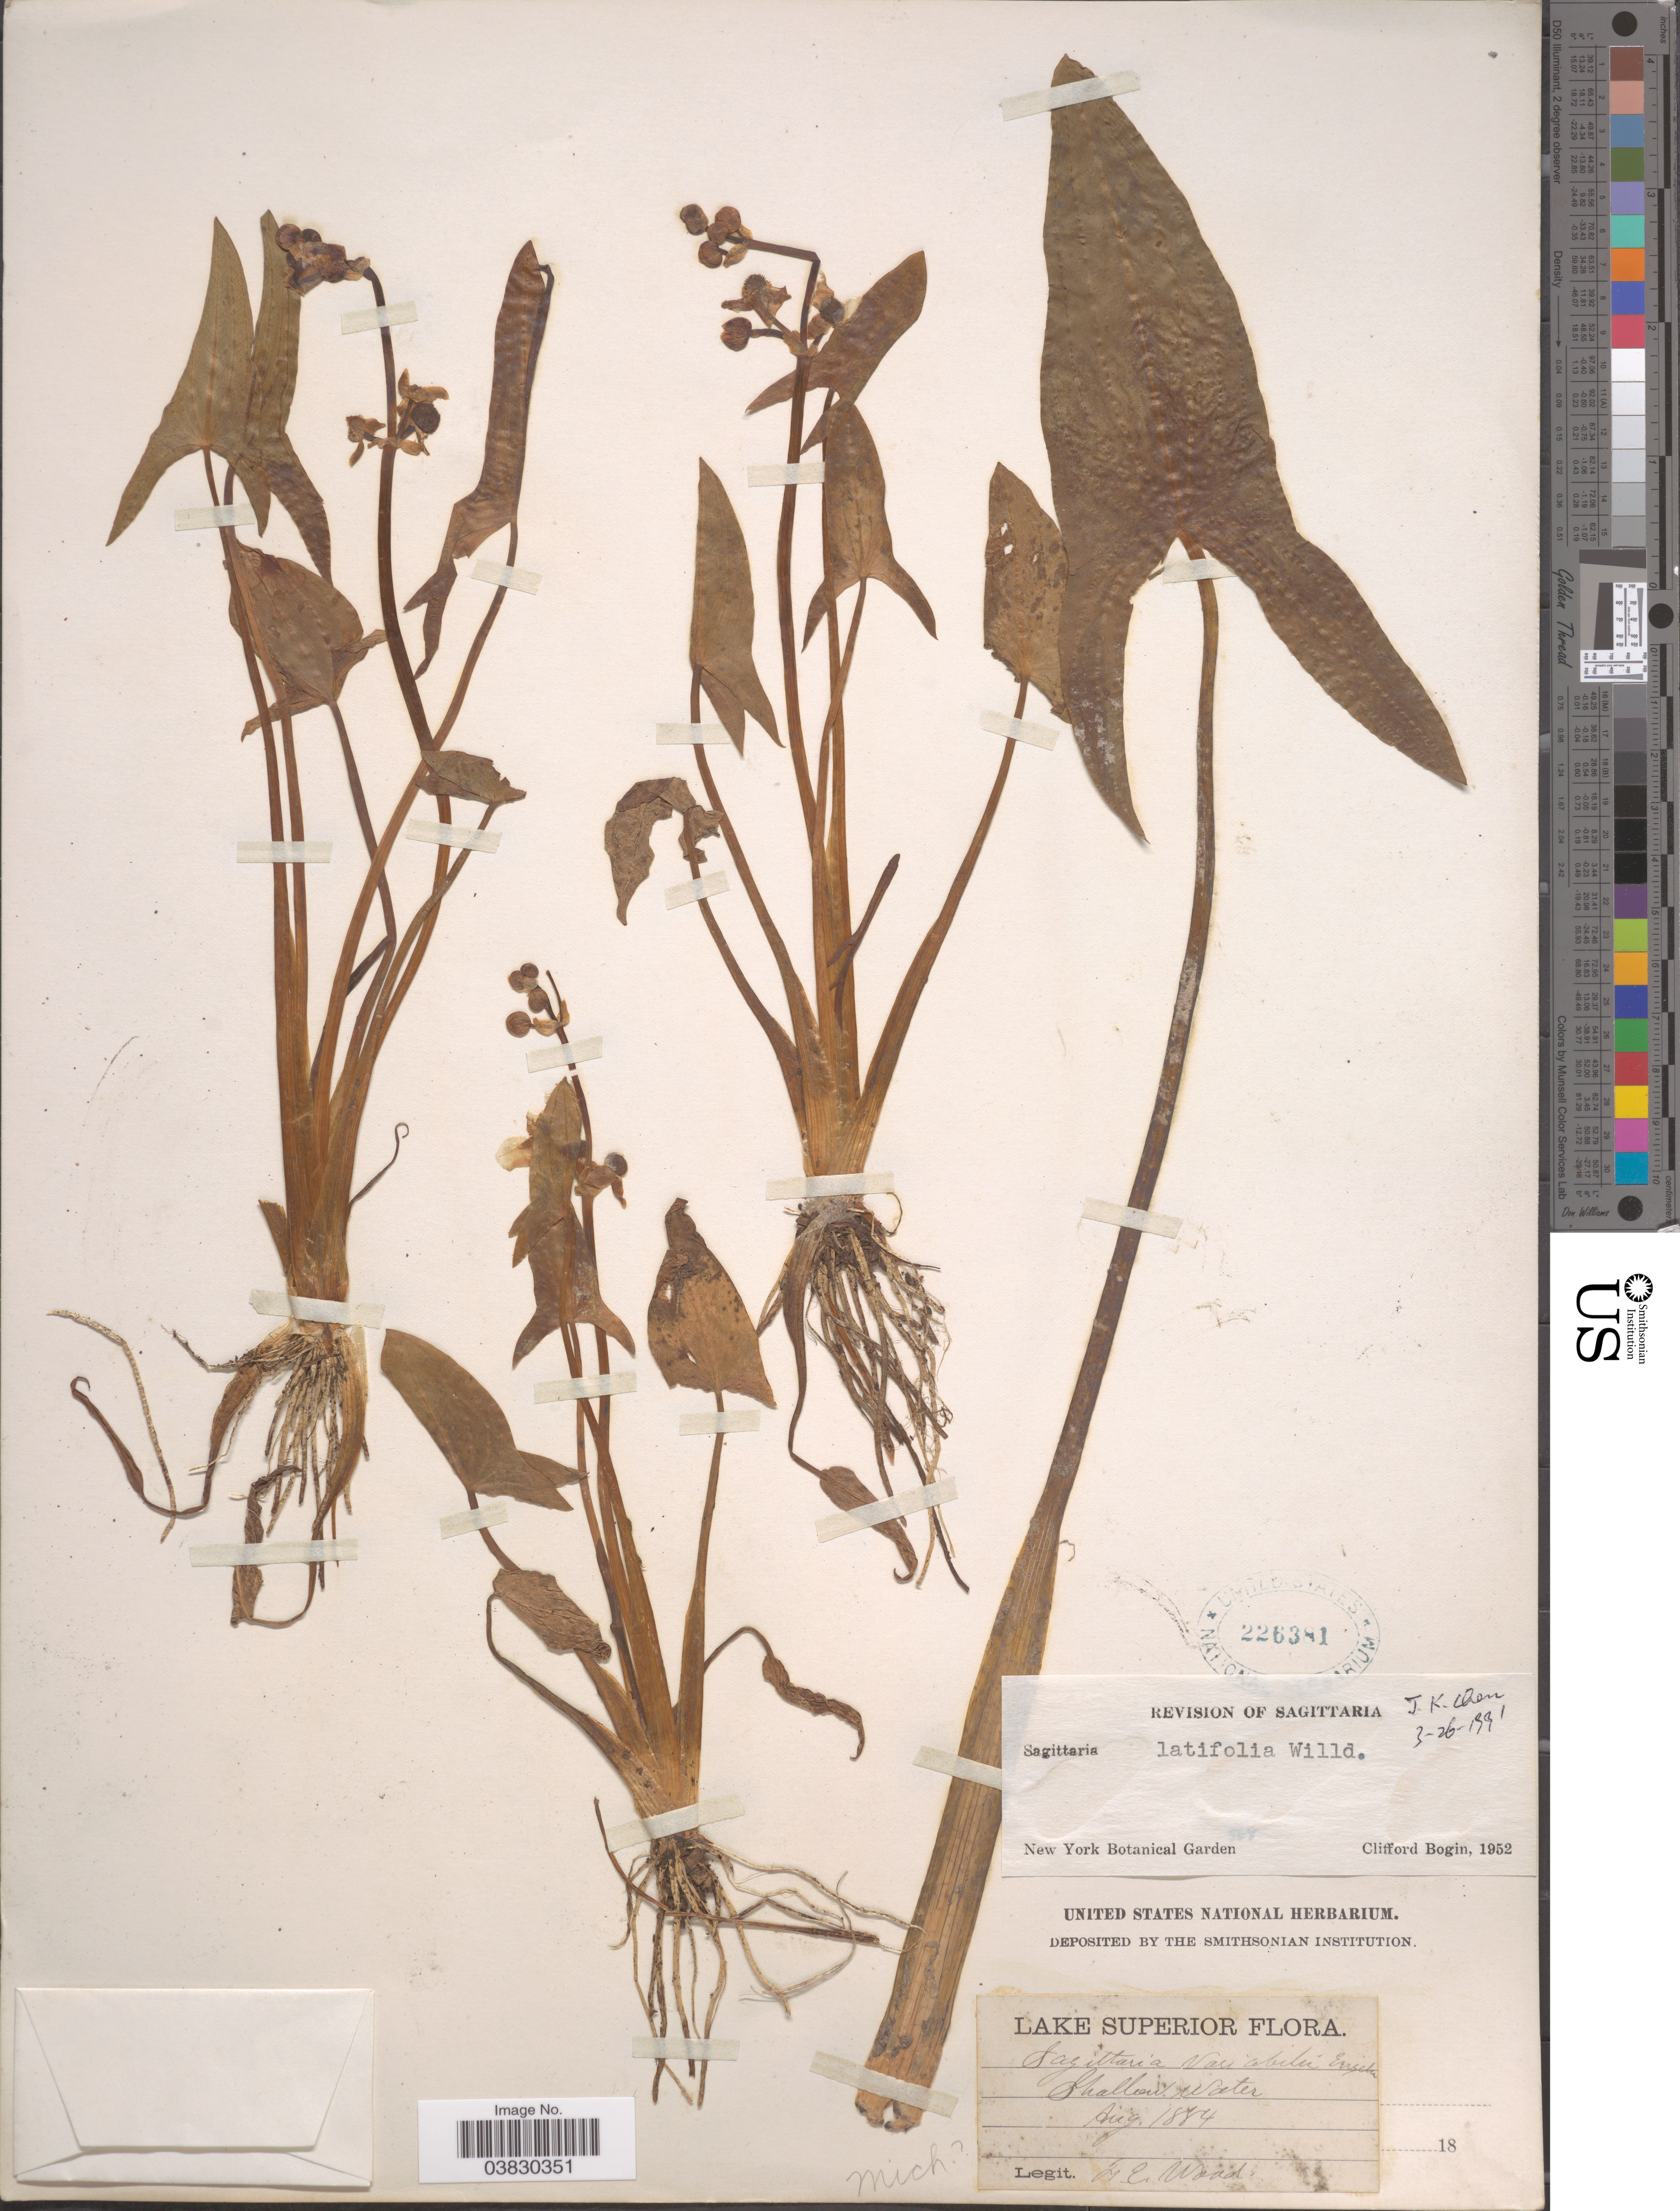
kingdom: Plantae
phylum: Tracheophyta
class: Liliopsida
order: Alismatales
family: Alismataceae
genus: Sagittaria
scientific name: Sagittaria latifolia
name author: Willd.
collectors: F. Wood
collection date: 1884-08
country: United States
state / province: Michigan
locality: Lake Superior. Shallow Water.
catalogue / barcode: US 226381